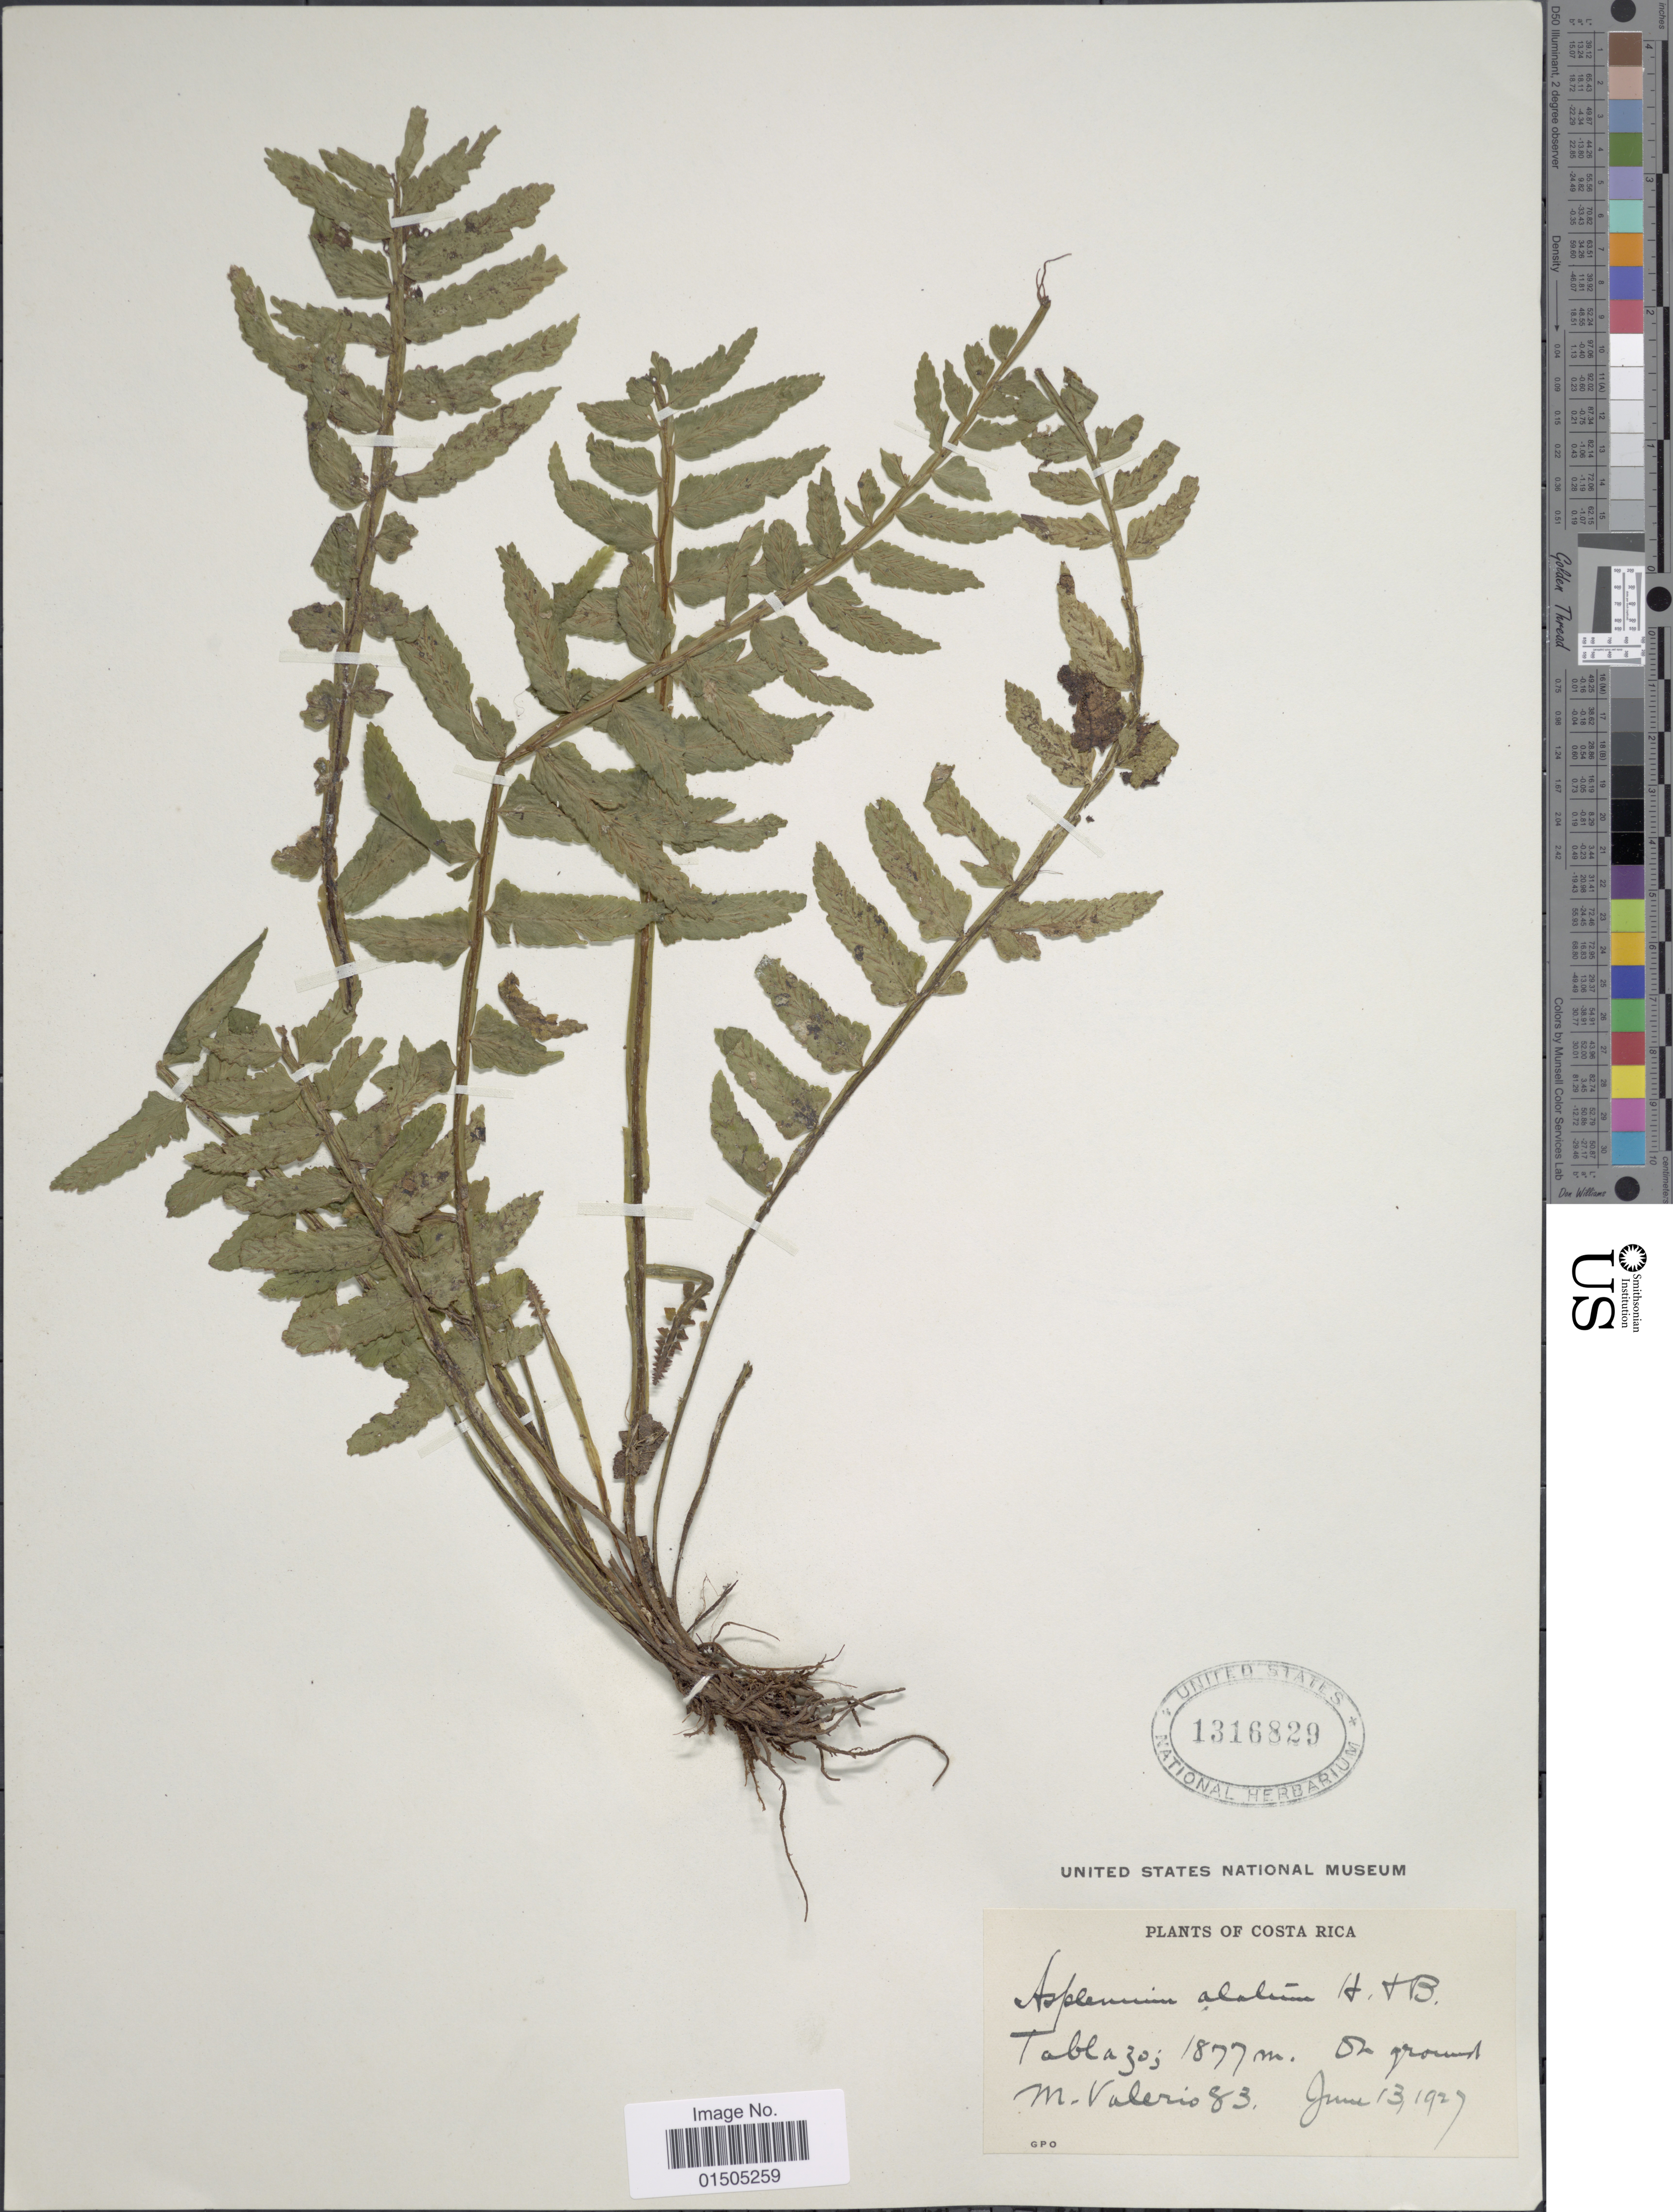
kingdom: Plantae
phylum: Tracheophyta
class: Polypodiopsida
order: Polypodiales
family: Aspleniaceae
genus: Asplenium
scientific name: Asplenium alatum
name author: Humb. & Bonpl. ex Willd.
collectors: M. Valerio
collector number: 83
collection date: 1927-06-13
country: Costa Rica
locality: Tablazo.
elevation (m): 1877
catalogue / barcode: US 1316829